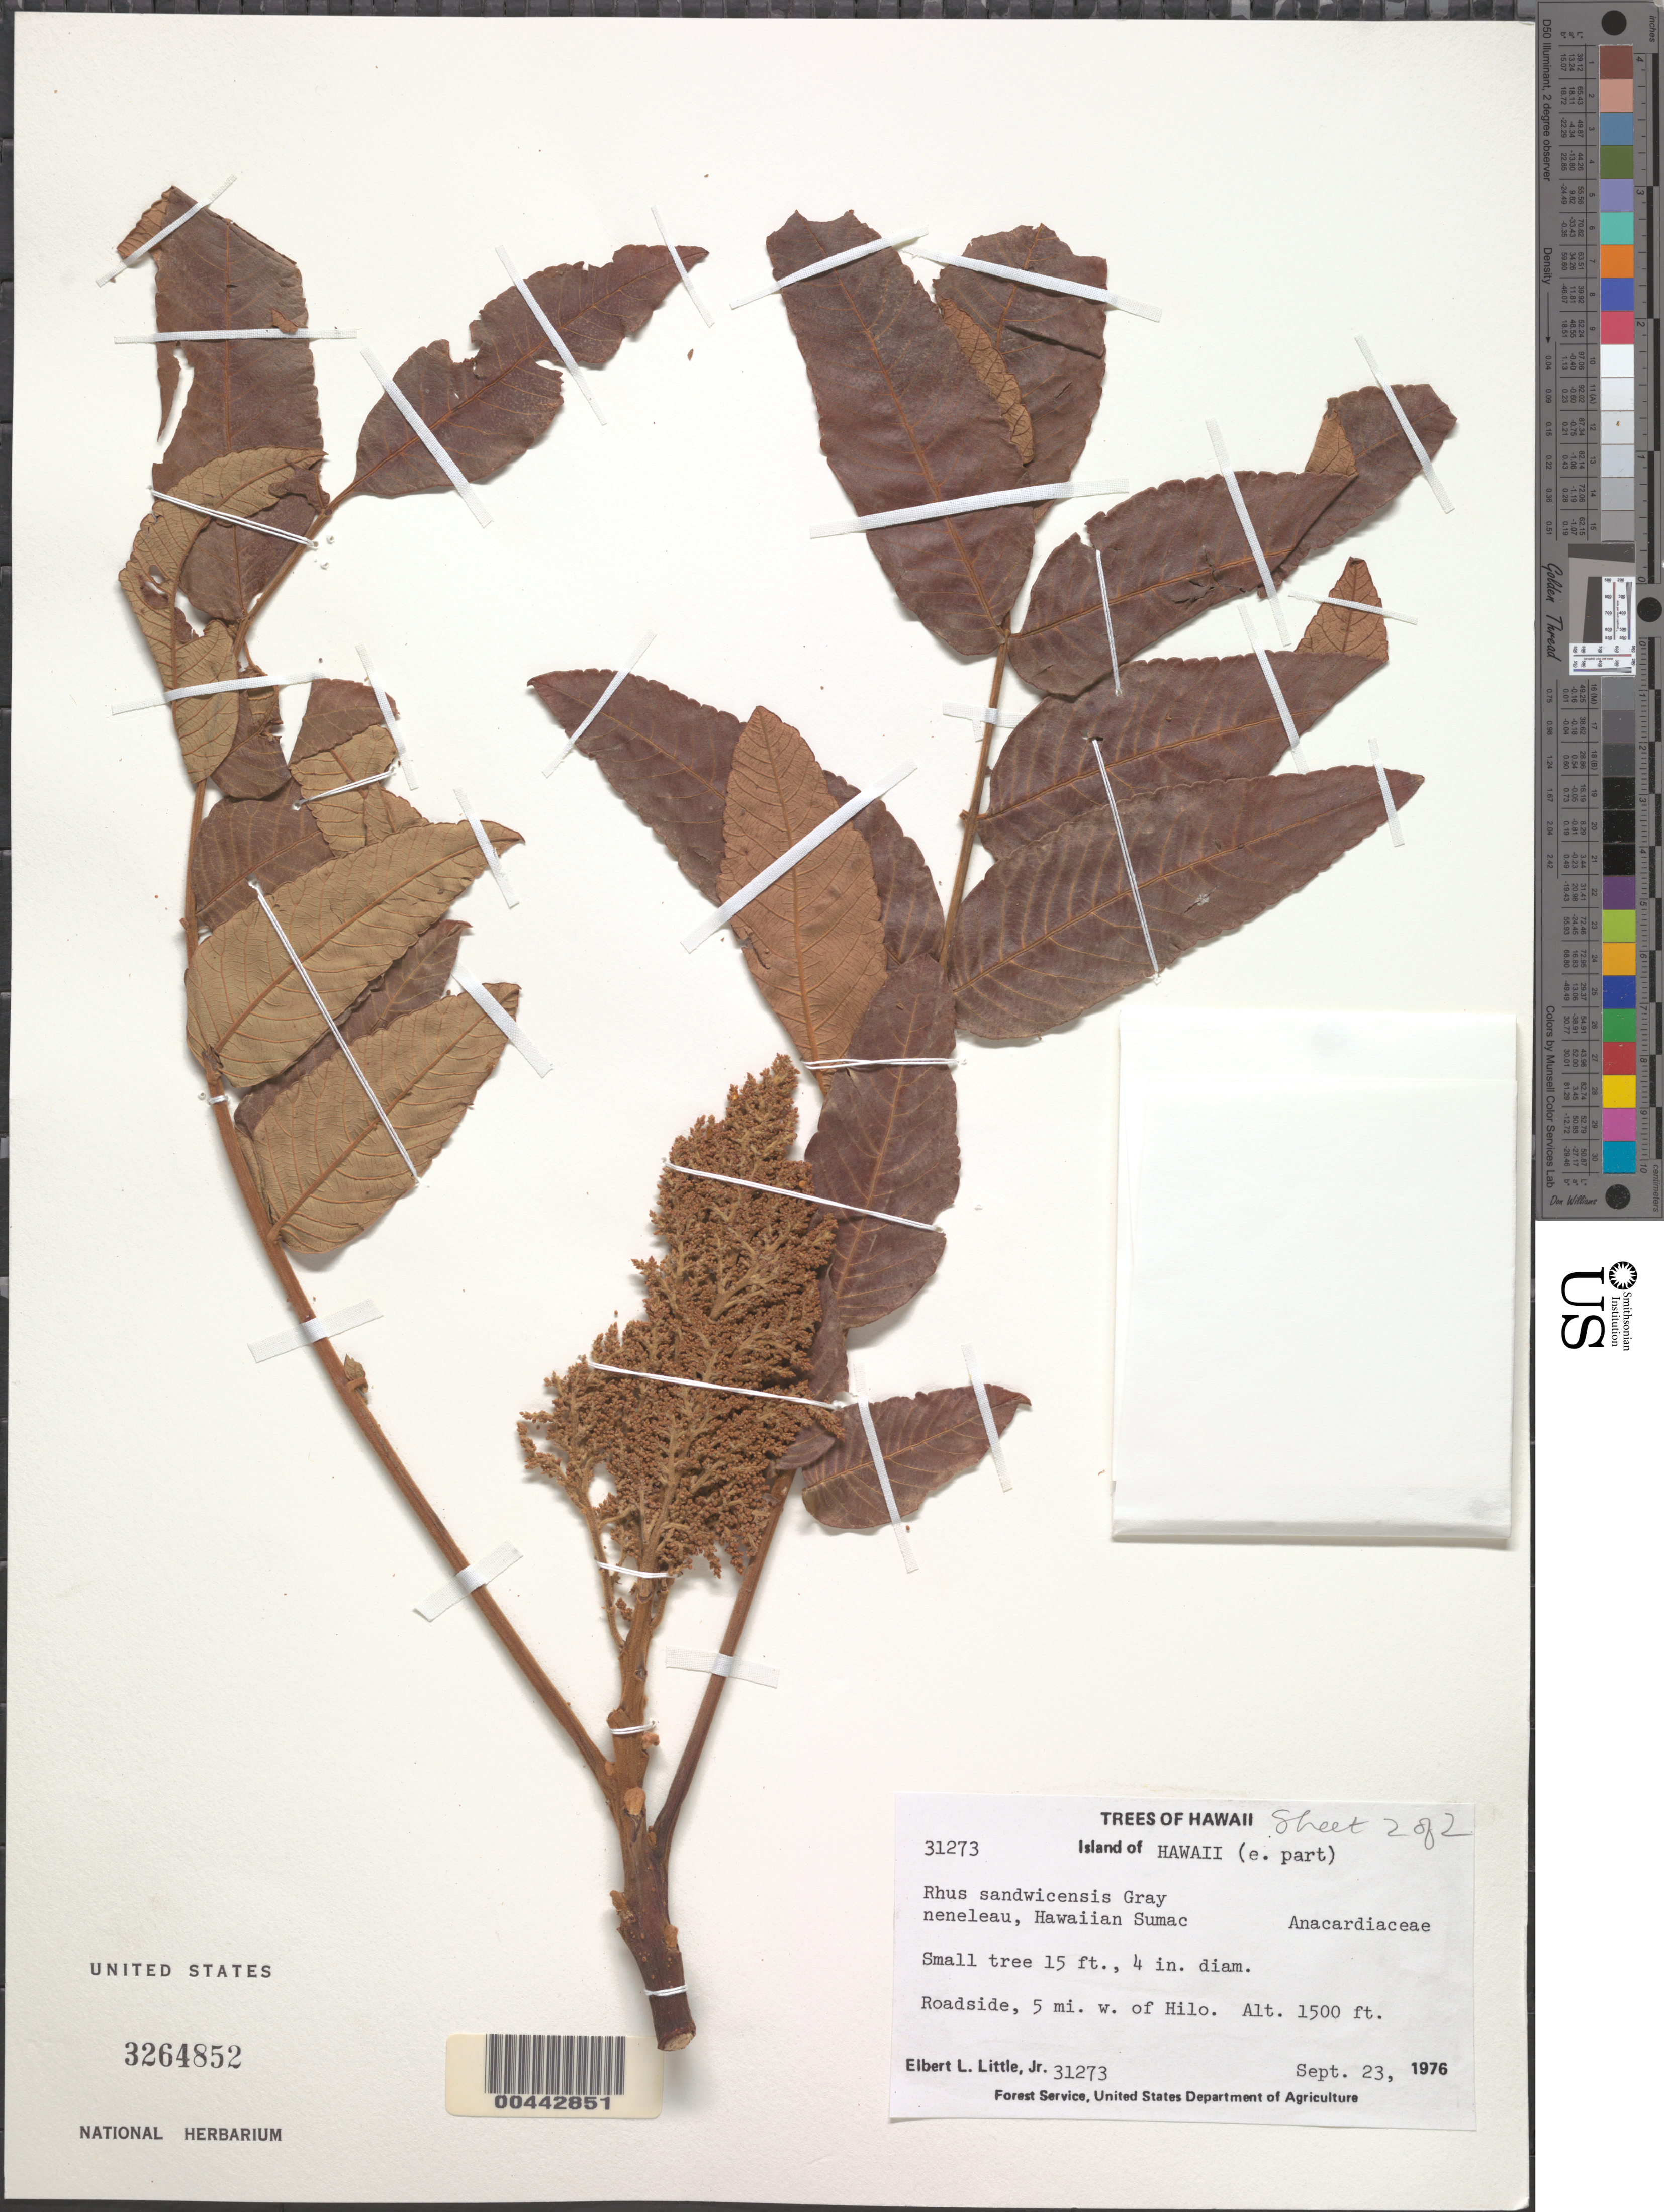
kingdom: Plantae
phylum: Tracheophyta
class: Magnoliopsida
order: Sapindales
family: Anacardiaceae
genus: Rhus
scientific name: Rhus sandwicensis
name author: A. Gray in Wilkes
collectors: E. L. Little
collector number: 31273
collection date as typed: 23 Sep 1976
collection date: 1976-09-23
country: United States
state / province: Hawaii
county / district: Hawaii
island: Hawaii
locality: East part of Hawaii, 5 miles west of Hilo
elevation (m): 457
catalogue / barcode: US 3264852